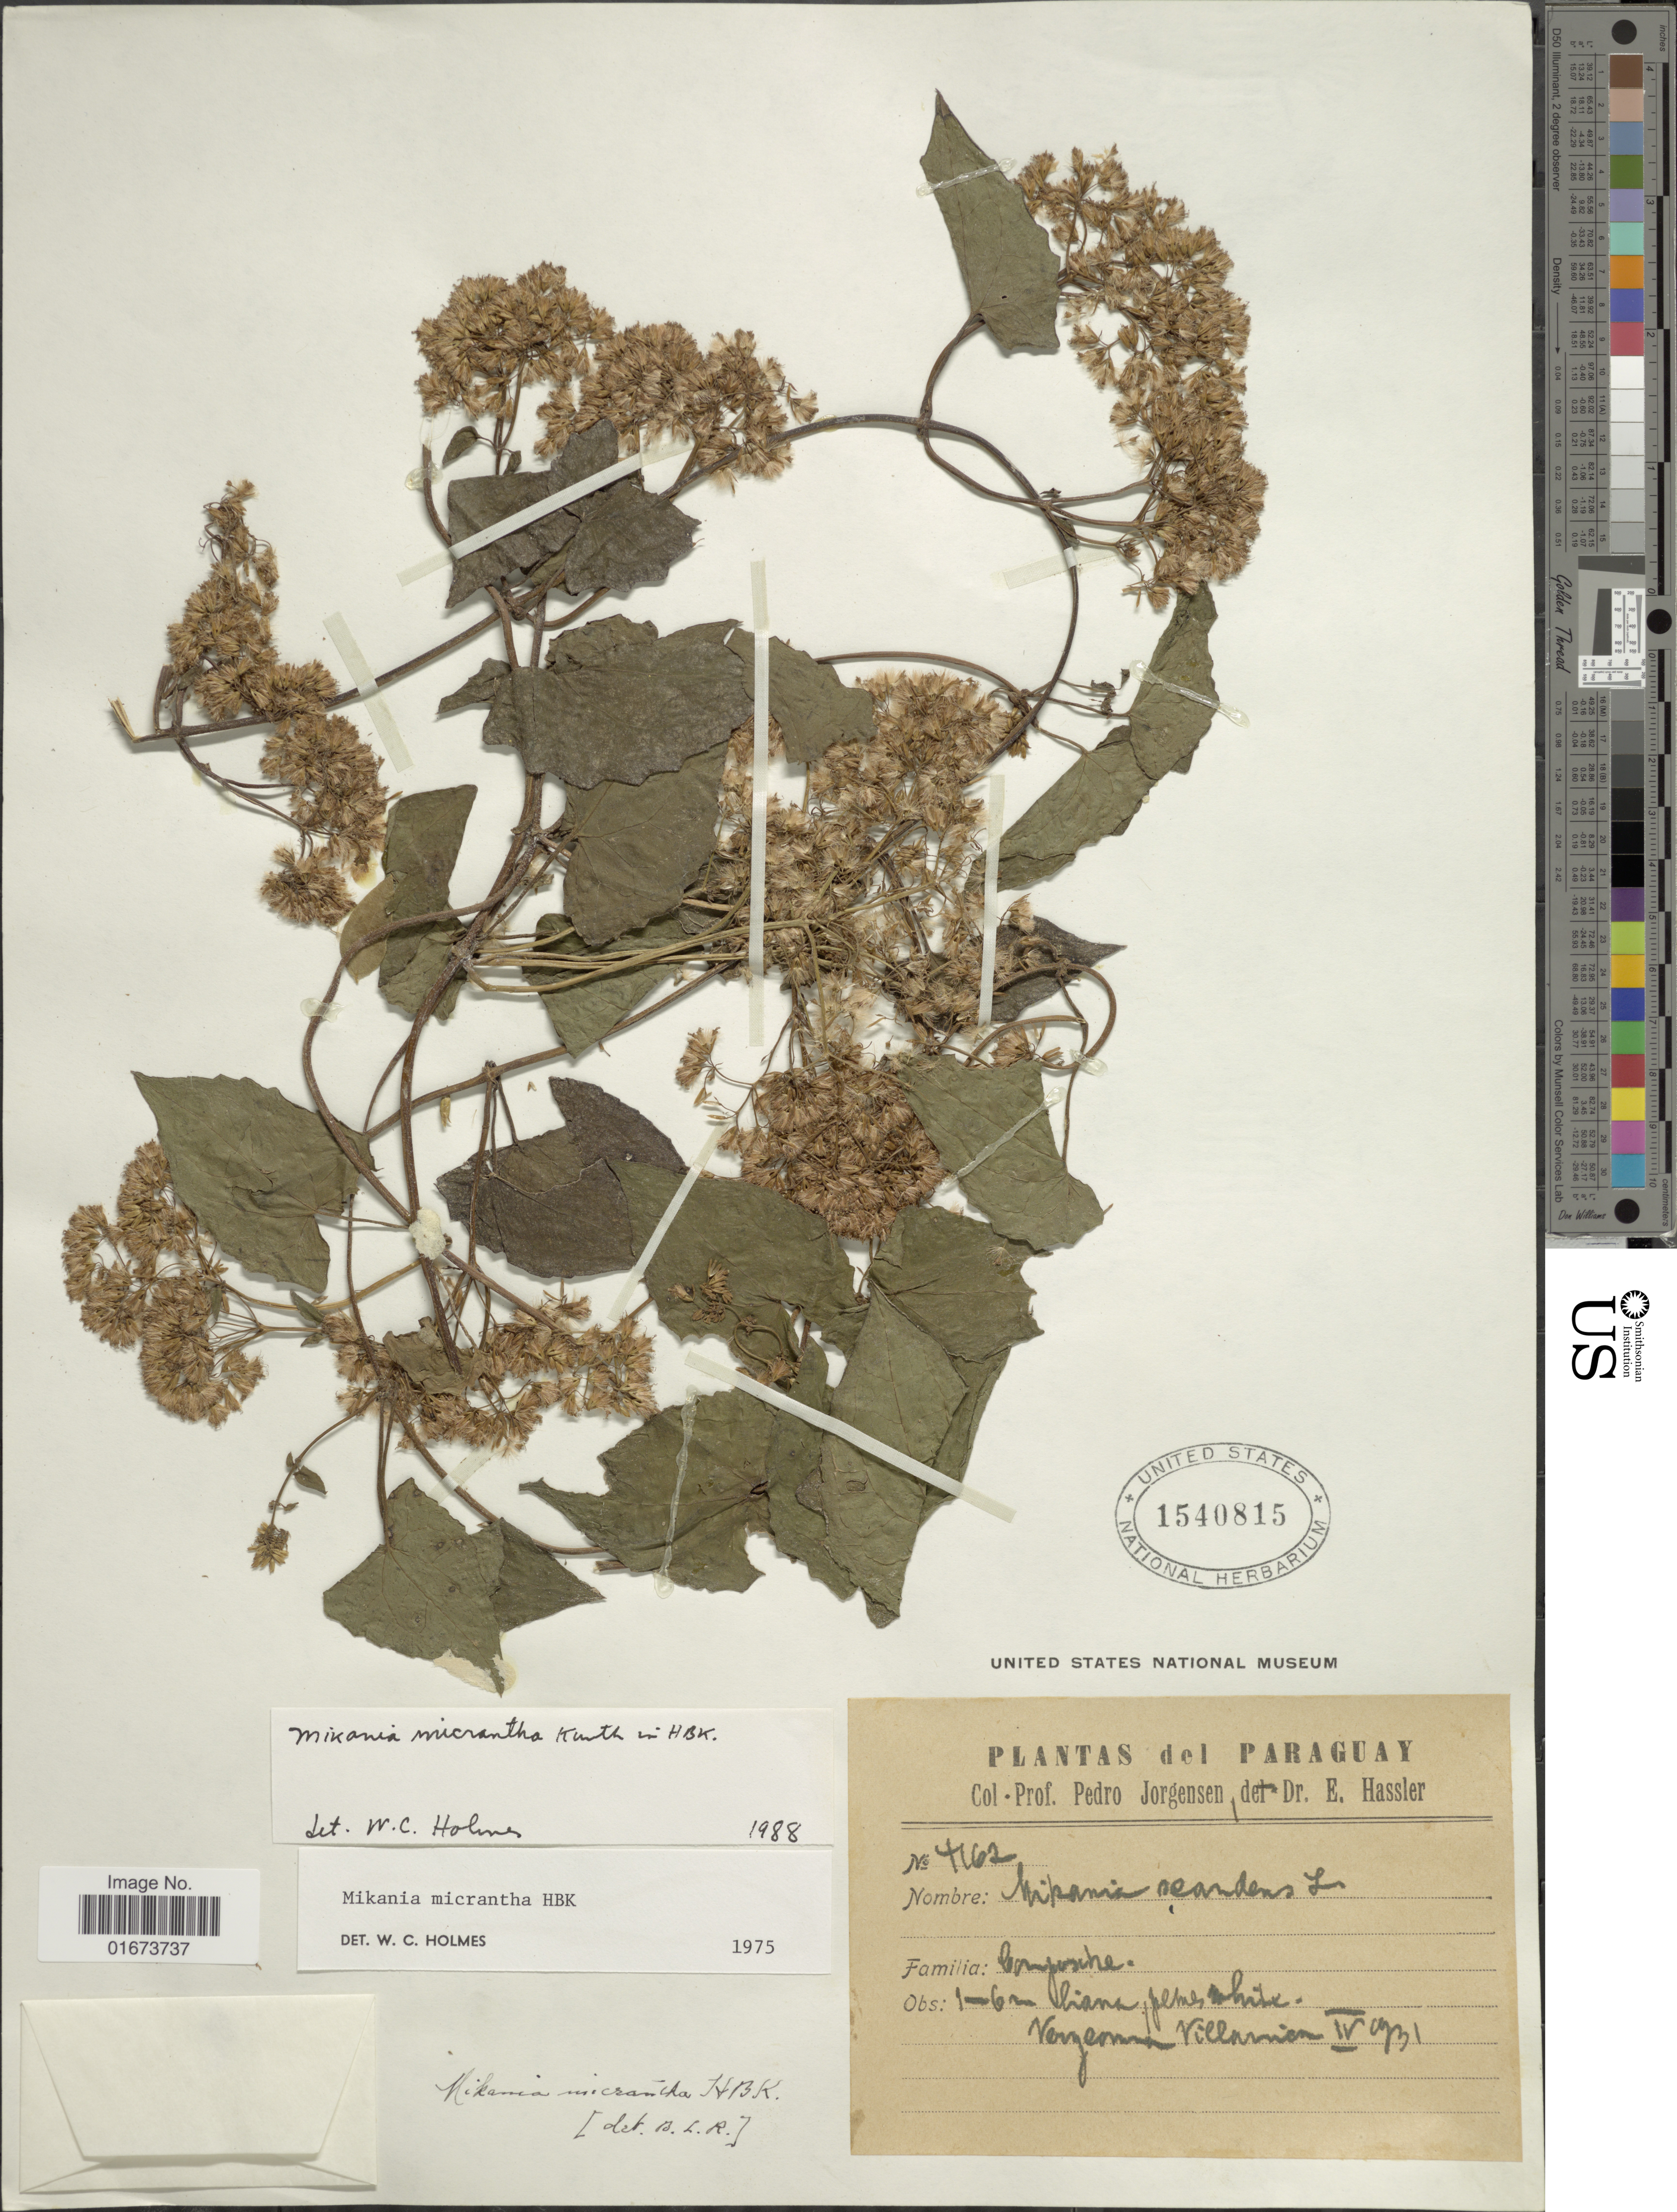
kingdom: Plantae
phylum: Tracheophyta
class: Magnoliopsida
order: Asterales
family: Asteraceae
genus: Mikania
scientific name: Mikania micrantha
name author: Kunth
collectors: P. Jörgensen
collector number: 4162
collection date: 1931-04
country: Paraguay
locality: Villarrica.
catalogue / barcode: US 1540815